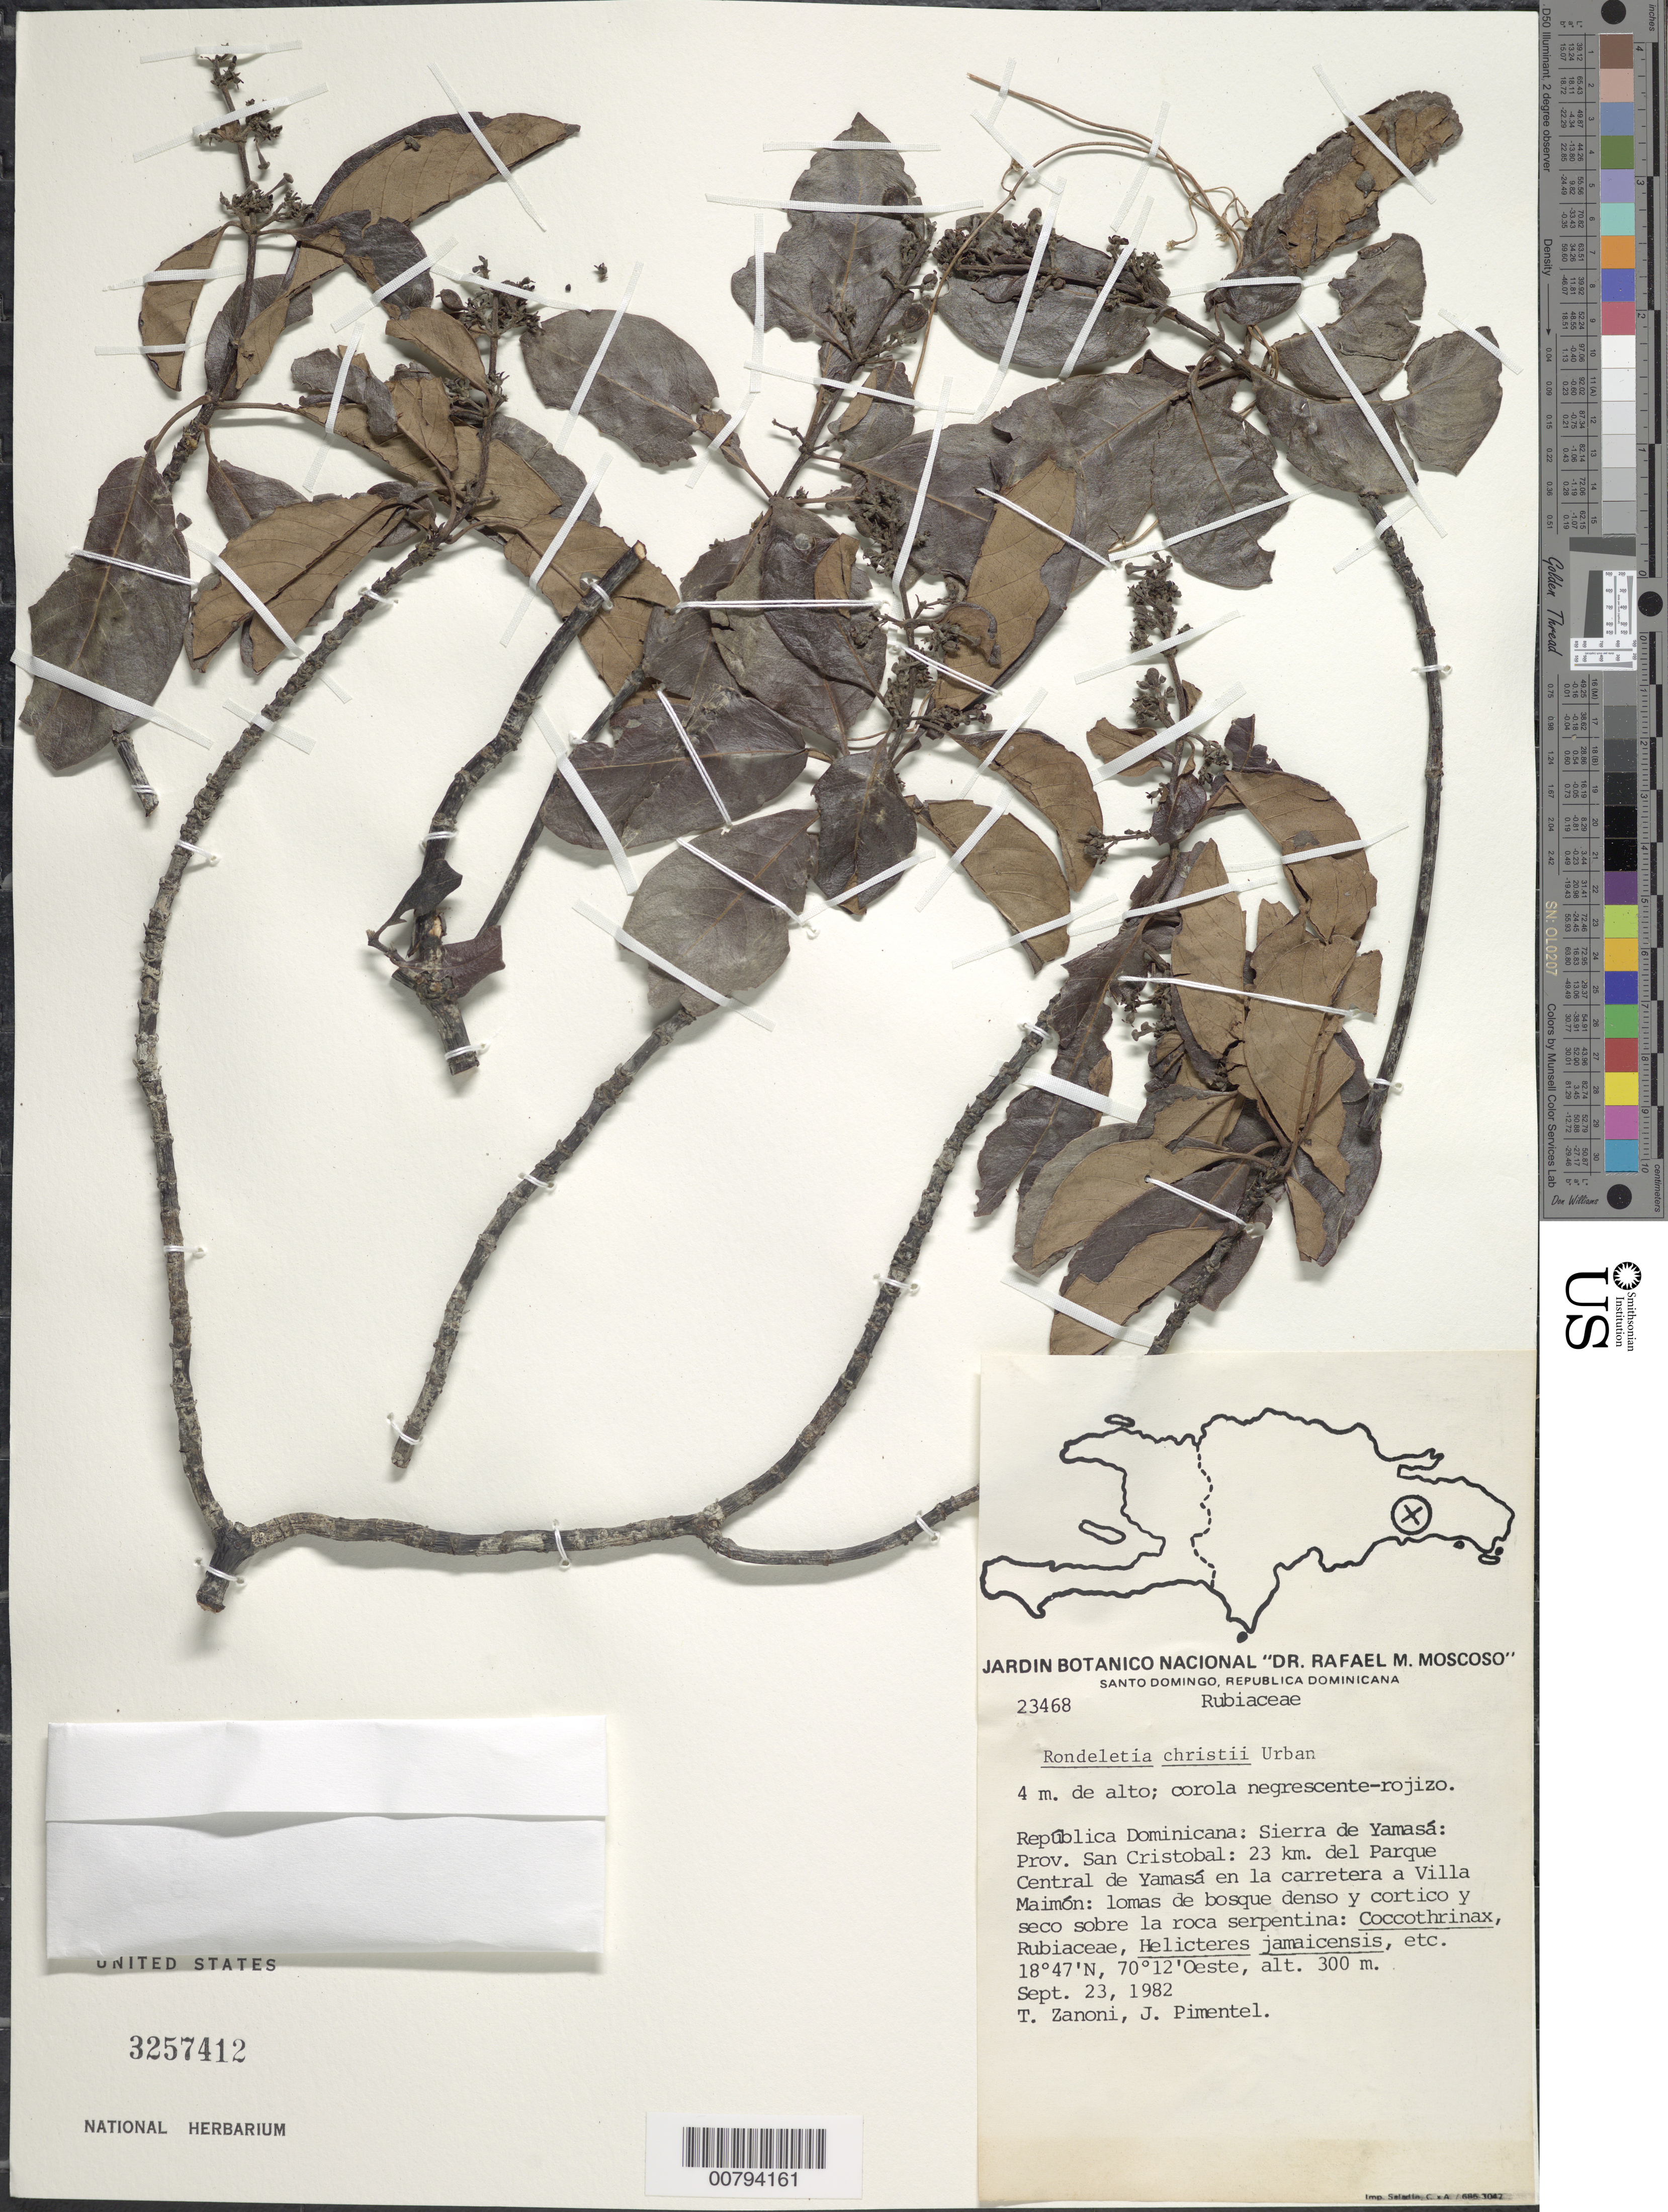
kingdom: Plantae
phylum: Tracheophyta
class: Magnoliopsida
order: Gentianales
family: Rubiaceae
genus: Rondeletia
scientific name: Rondeletia christii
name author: Urb.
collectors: T. A. Zanoni & J. Pimentel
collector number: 23468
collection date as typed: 23 Sep 1982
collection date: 1982-09-23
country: Dominican Republic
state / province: San Cristóbal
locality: Sierra de Yamasa: 23 km del Parque Central de Yamasa en la carretera a Villa Maimon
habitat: Lomas de bosque denso y cortico y seco sobre la roca serpentina: Coccothrinax, Rubiaceae, Helicteres jamaicensis, etc.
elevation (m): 300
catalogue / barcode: US 3257412